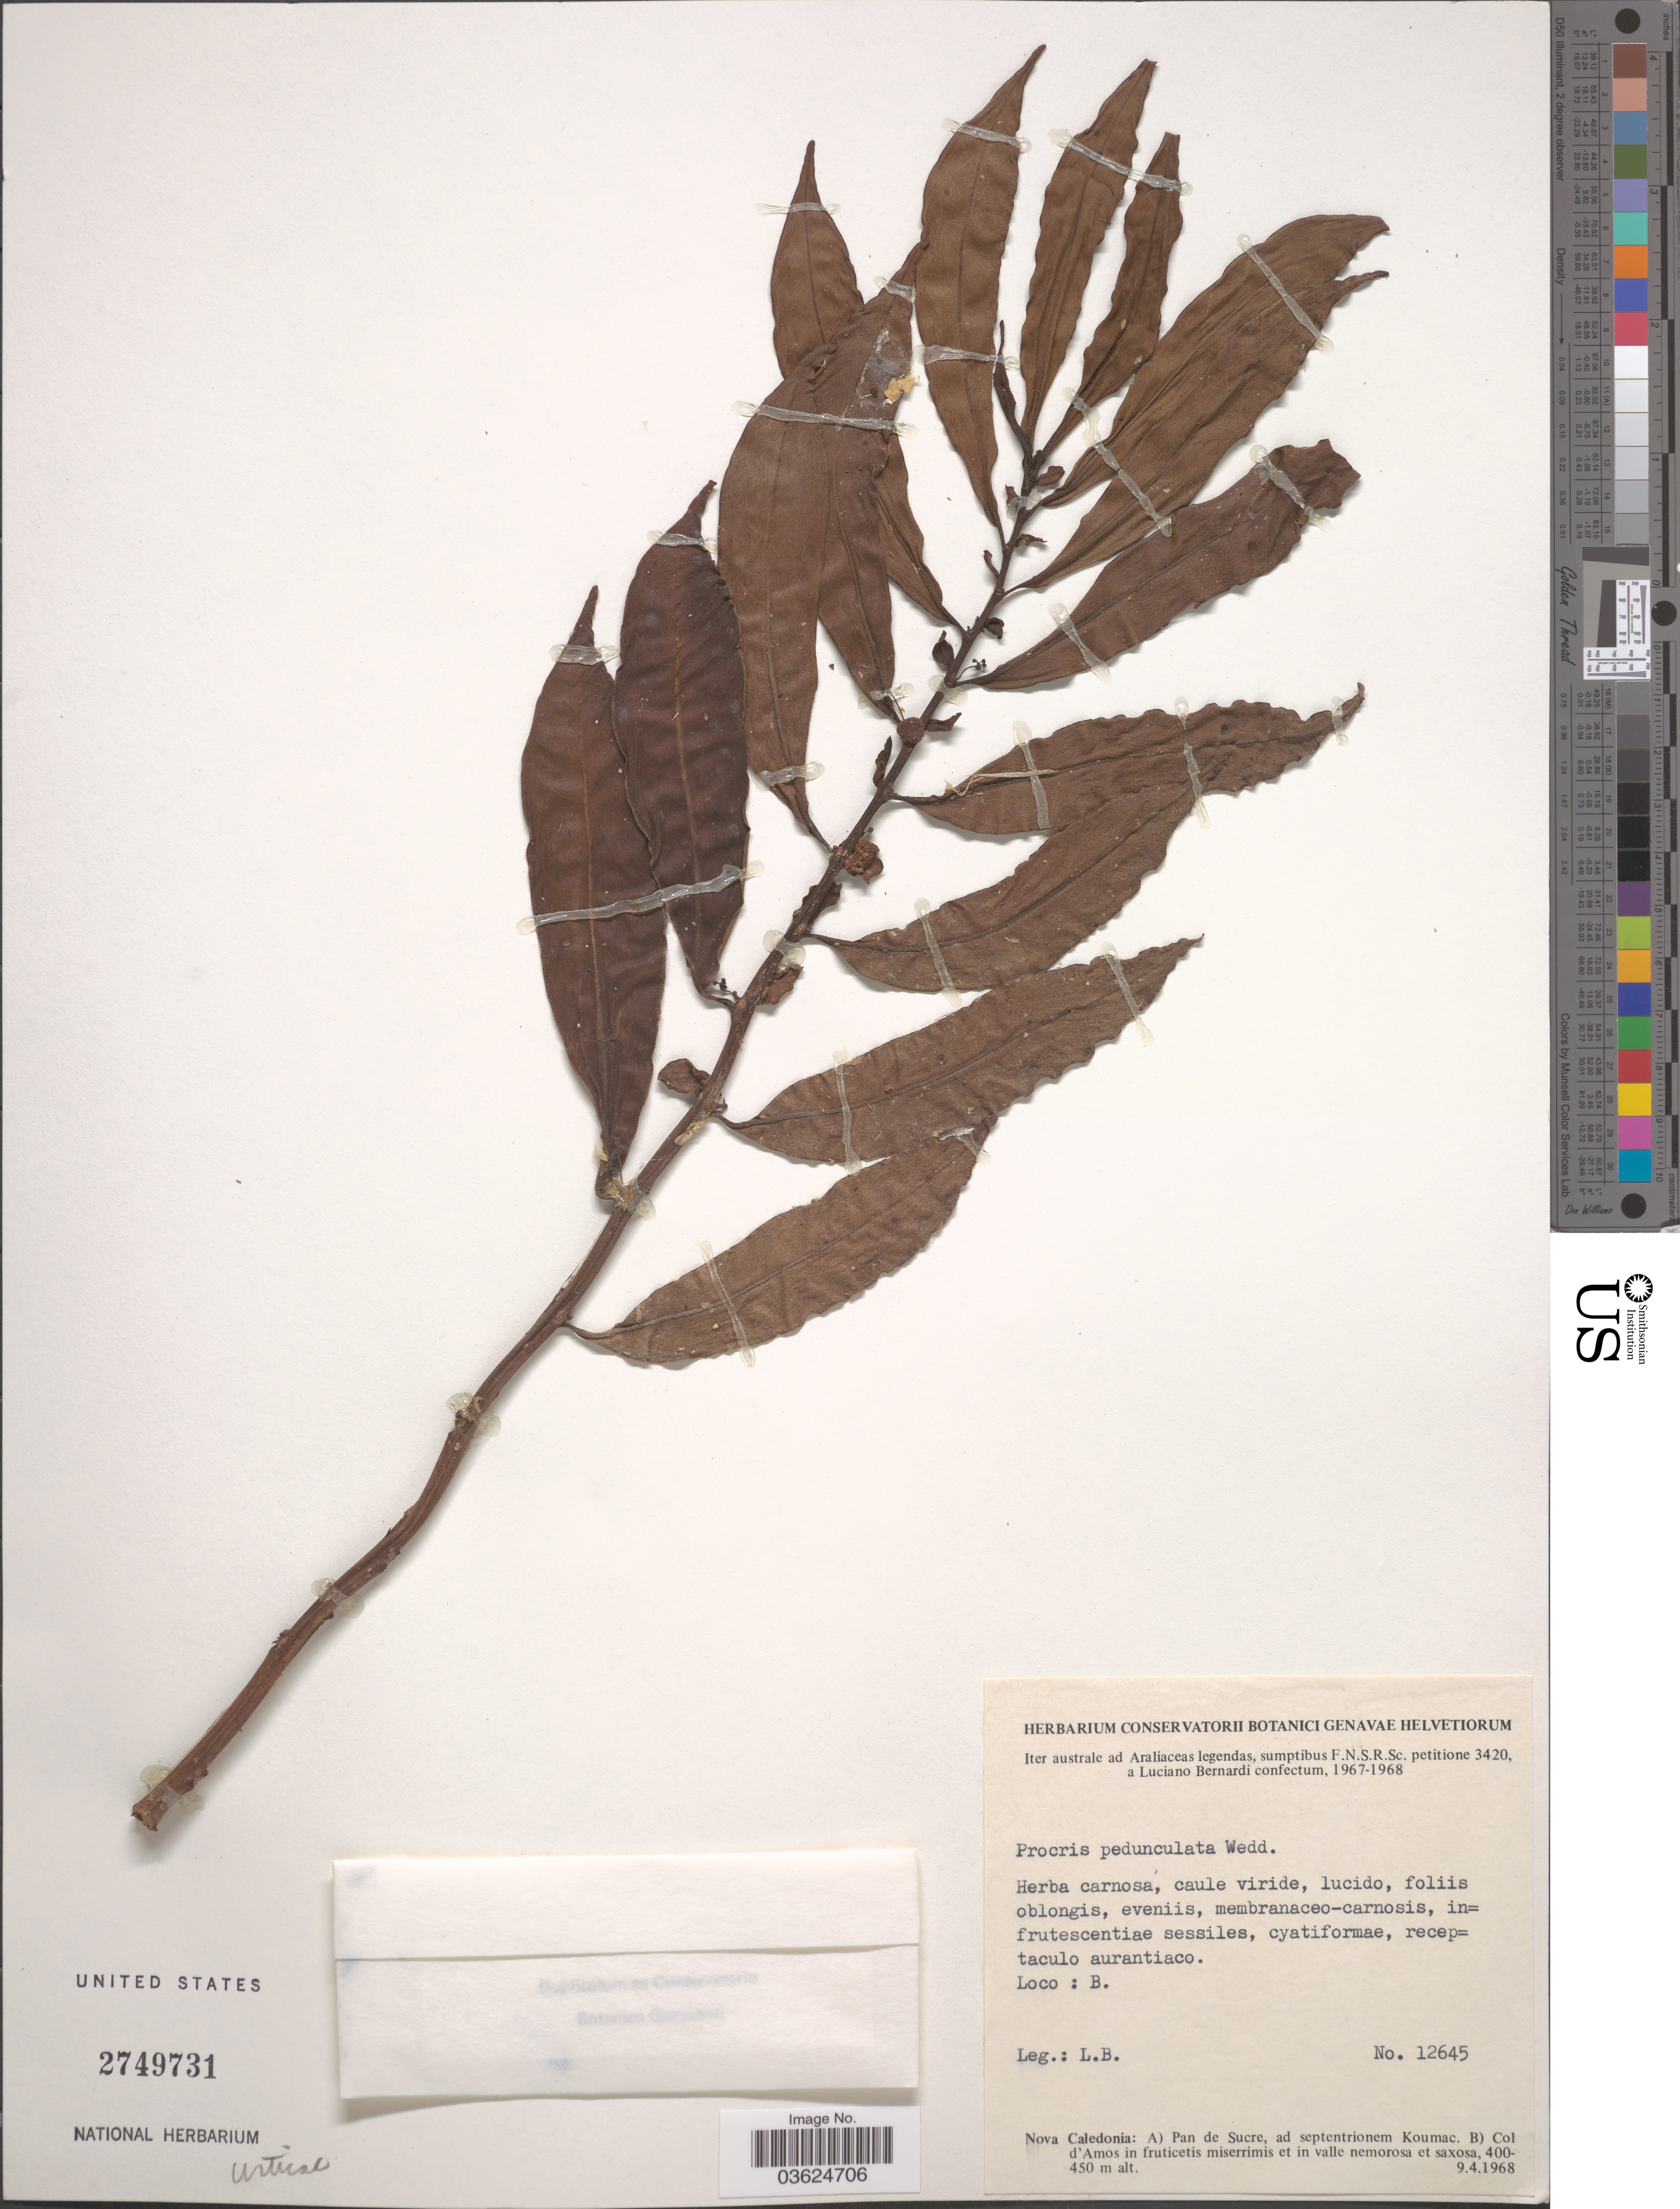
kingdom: Plantae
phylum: Tracheophyta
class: Magnoliopsida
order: Rosales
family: Urticaceae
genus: Procris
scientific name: Procris pedunculata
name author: (J.R. Forst. & G. Forst.) Wedd.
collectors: L. Bernardi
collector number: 12645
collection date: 1968-04-09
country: New Caledonia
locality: Col d'Amos.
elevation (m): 400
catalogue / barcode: US 2749731